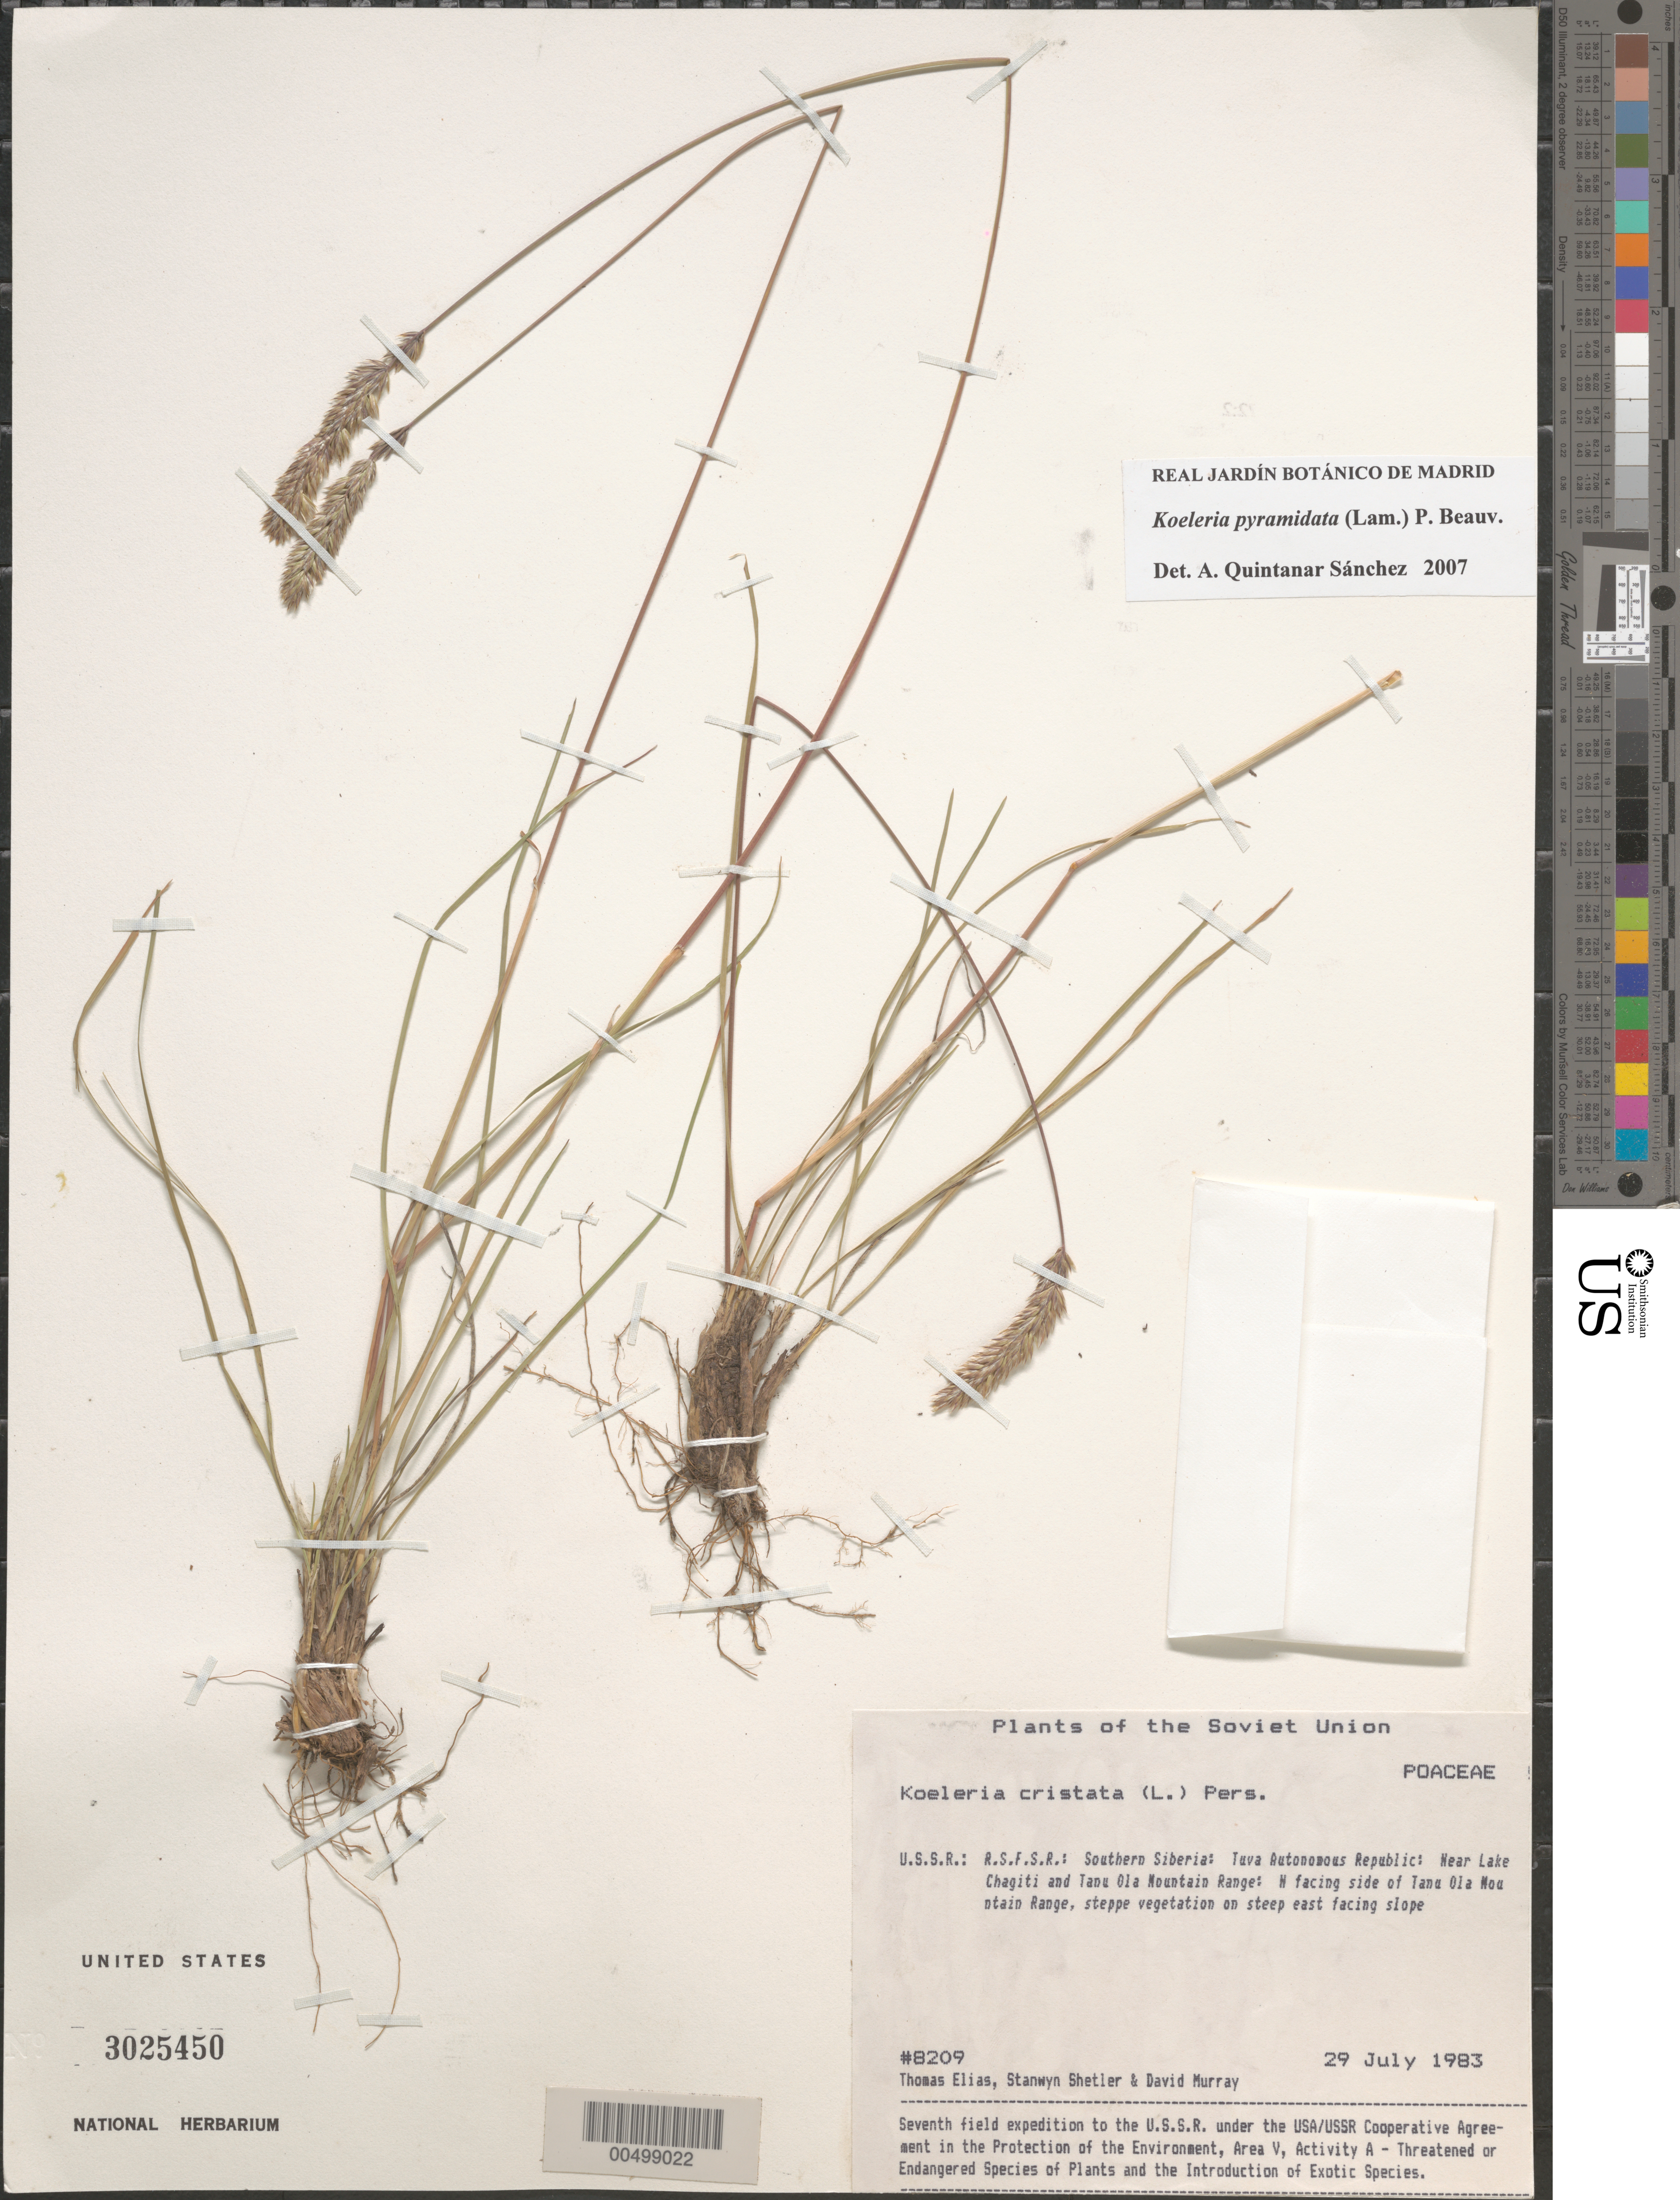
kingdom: Plantae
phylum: Tracheophyta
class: Liliopsida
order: Poales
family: Poaceae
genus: Koeleria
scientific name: Koeleria cristata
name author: (L.) Pers.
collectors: T. Elias, S. Shetler & D. F. Murray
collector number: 8209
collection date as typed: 29 Jul 1983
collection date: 1983-07-29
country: Russian Federation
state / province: Tuva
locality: Near Lake Chagitai and N-facing side of Tannu-Ola Mountain Range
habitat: steppe vegetation along steep east-facing slope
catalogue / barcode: US 3025450